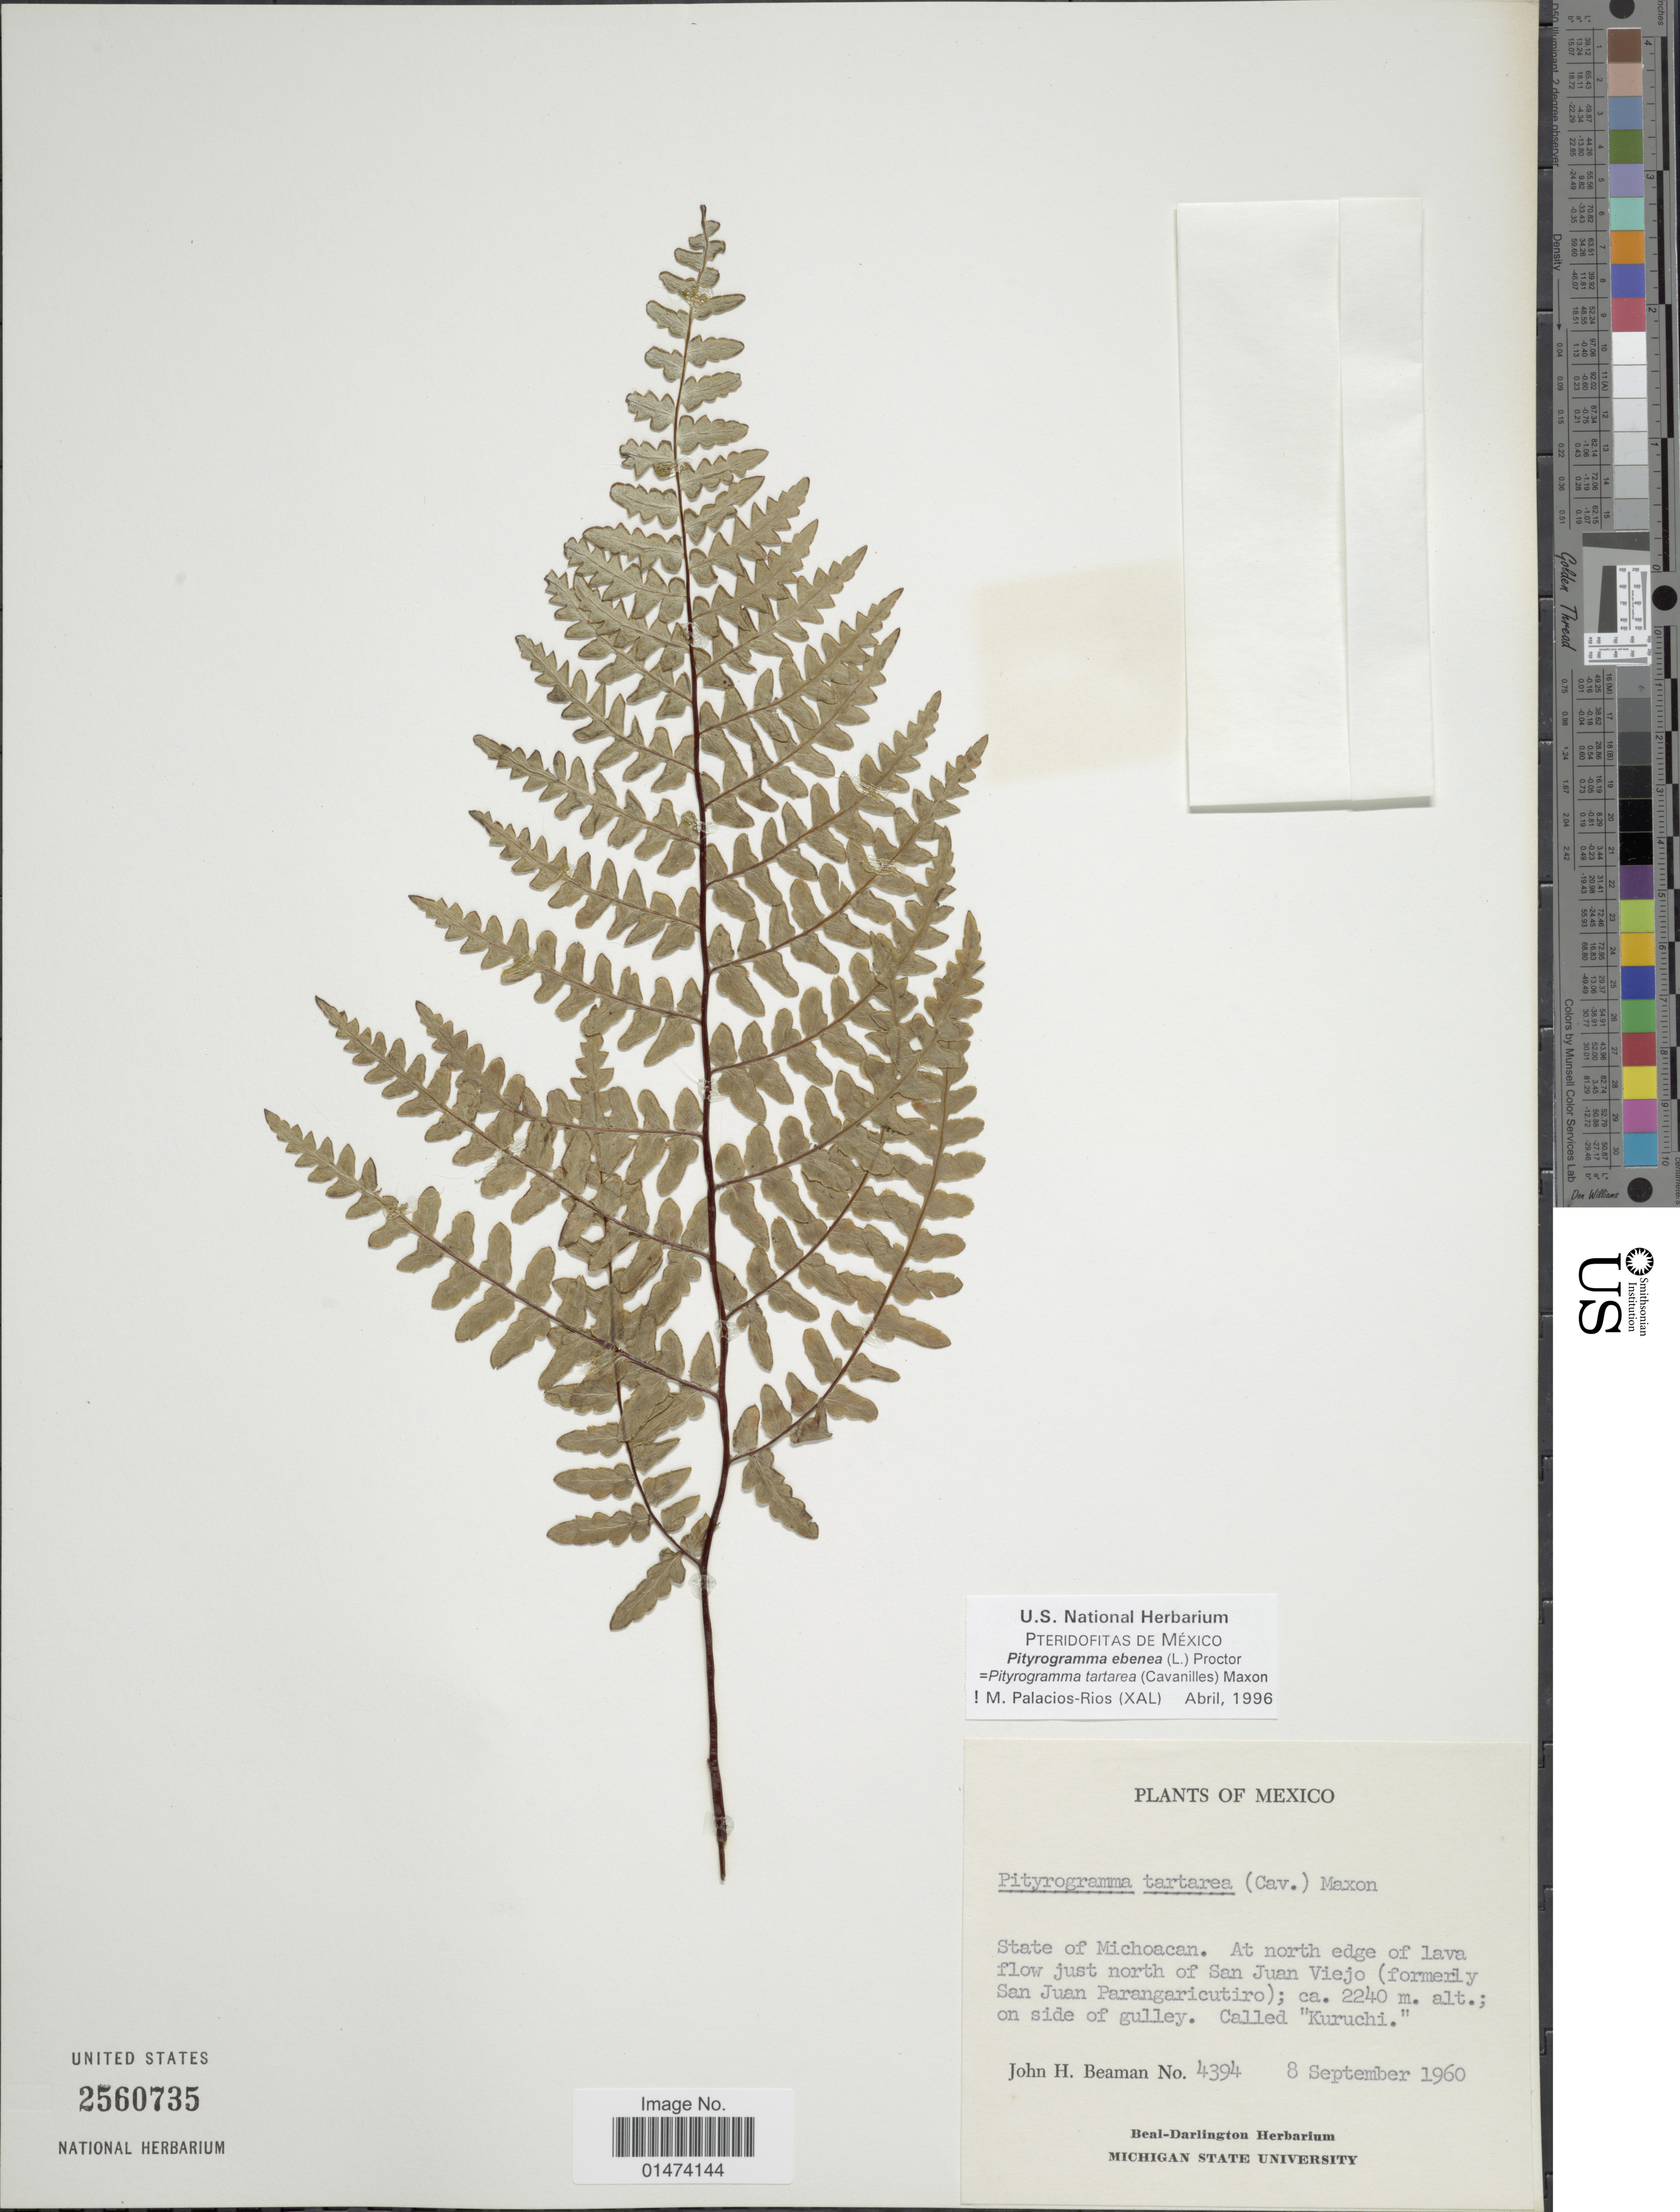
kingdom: Plantae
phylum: Tracheophyta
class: Polypodiopsida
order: Polypodiales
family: Pteridaceae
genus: Pityrogramma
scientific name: Pityrogramma tartarea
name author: (Cav.) Maxon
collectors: J. H. Beaman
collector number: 4394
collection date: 1960-09-08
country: Mexico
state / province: Michoacán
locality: At north edge of lava flow just north of San Juan Viejo (formerly San Juan Parangaricutiro); on side of gulley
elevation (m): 2240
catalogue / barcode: US 2560735